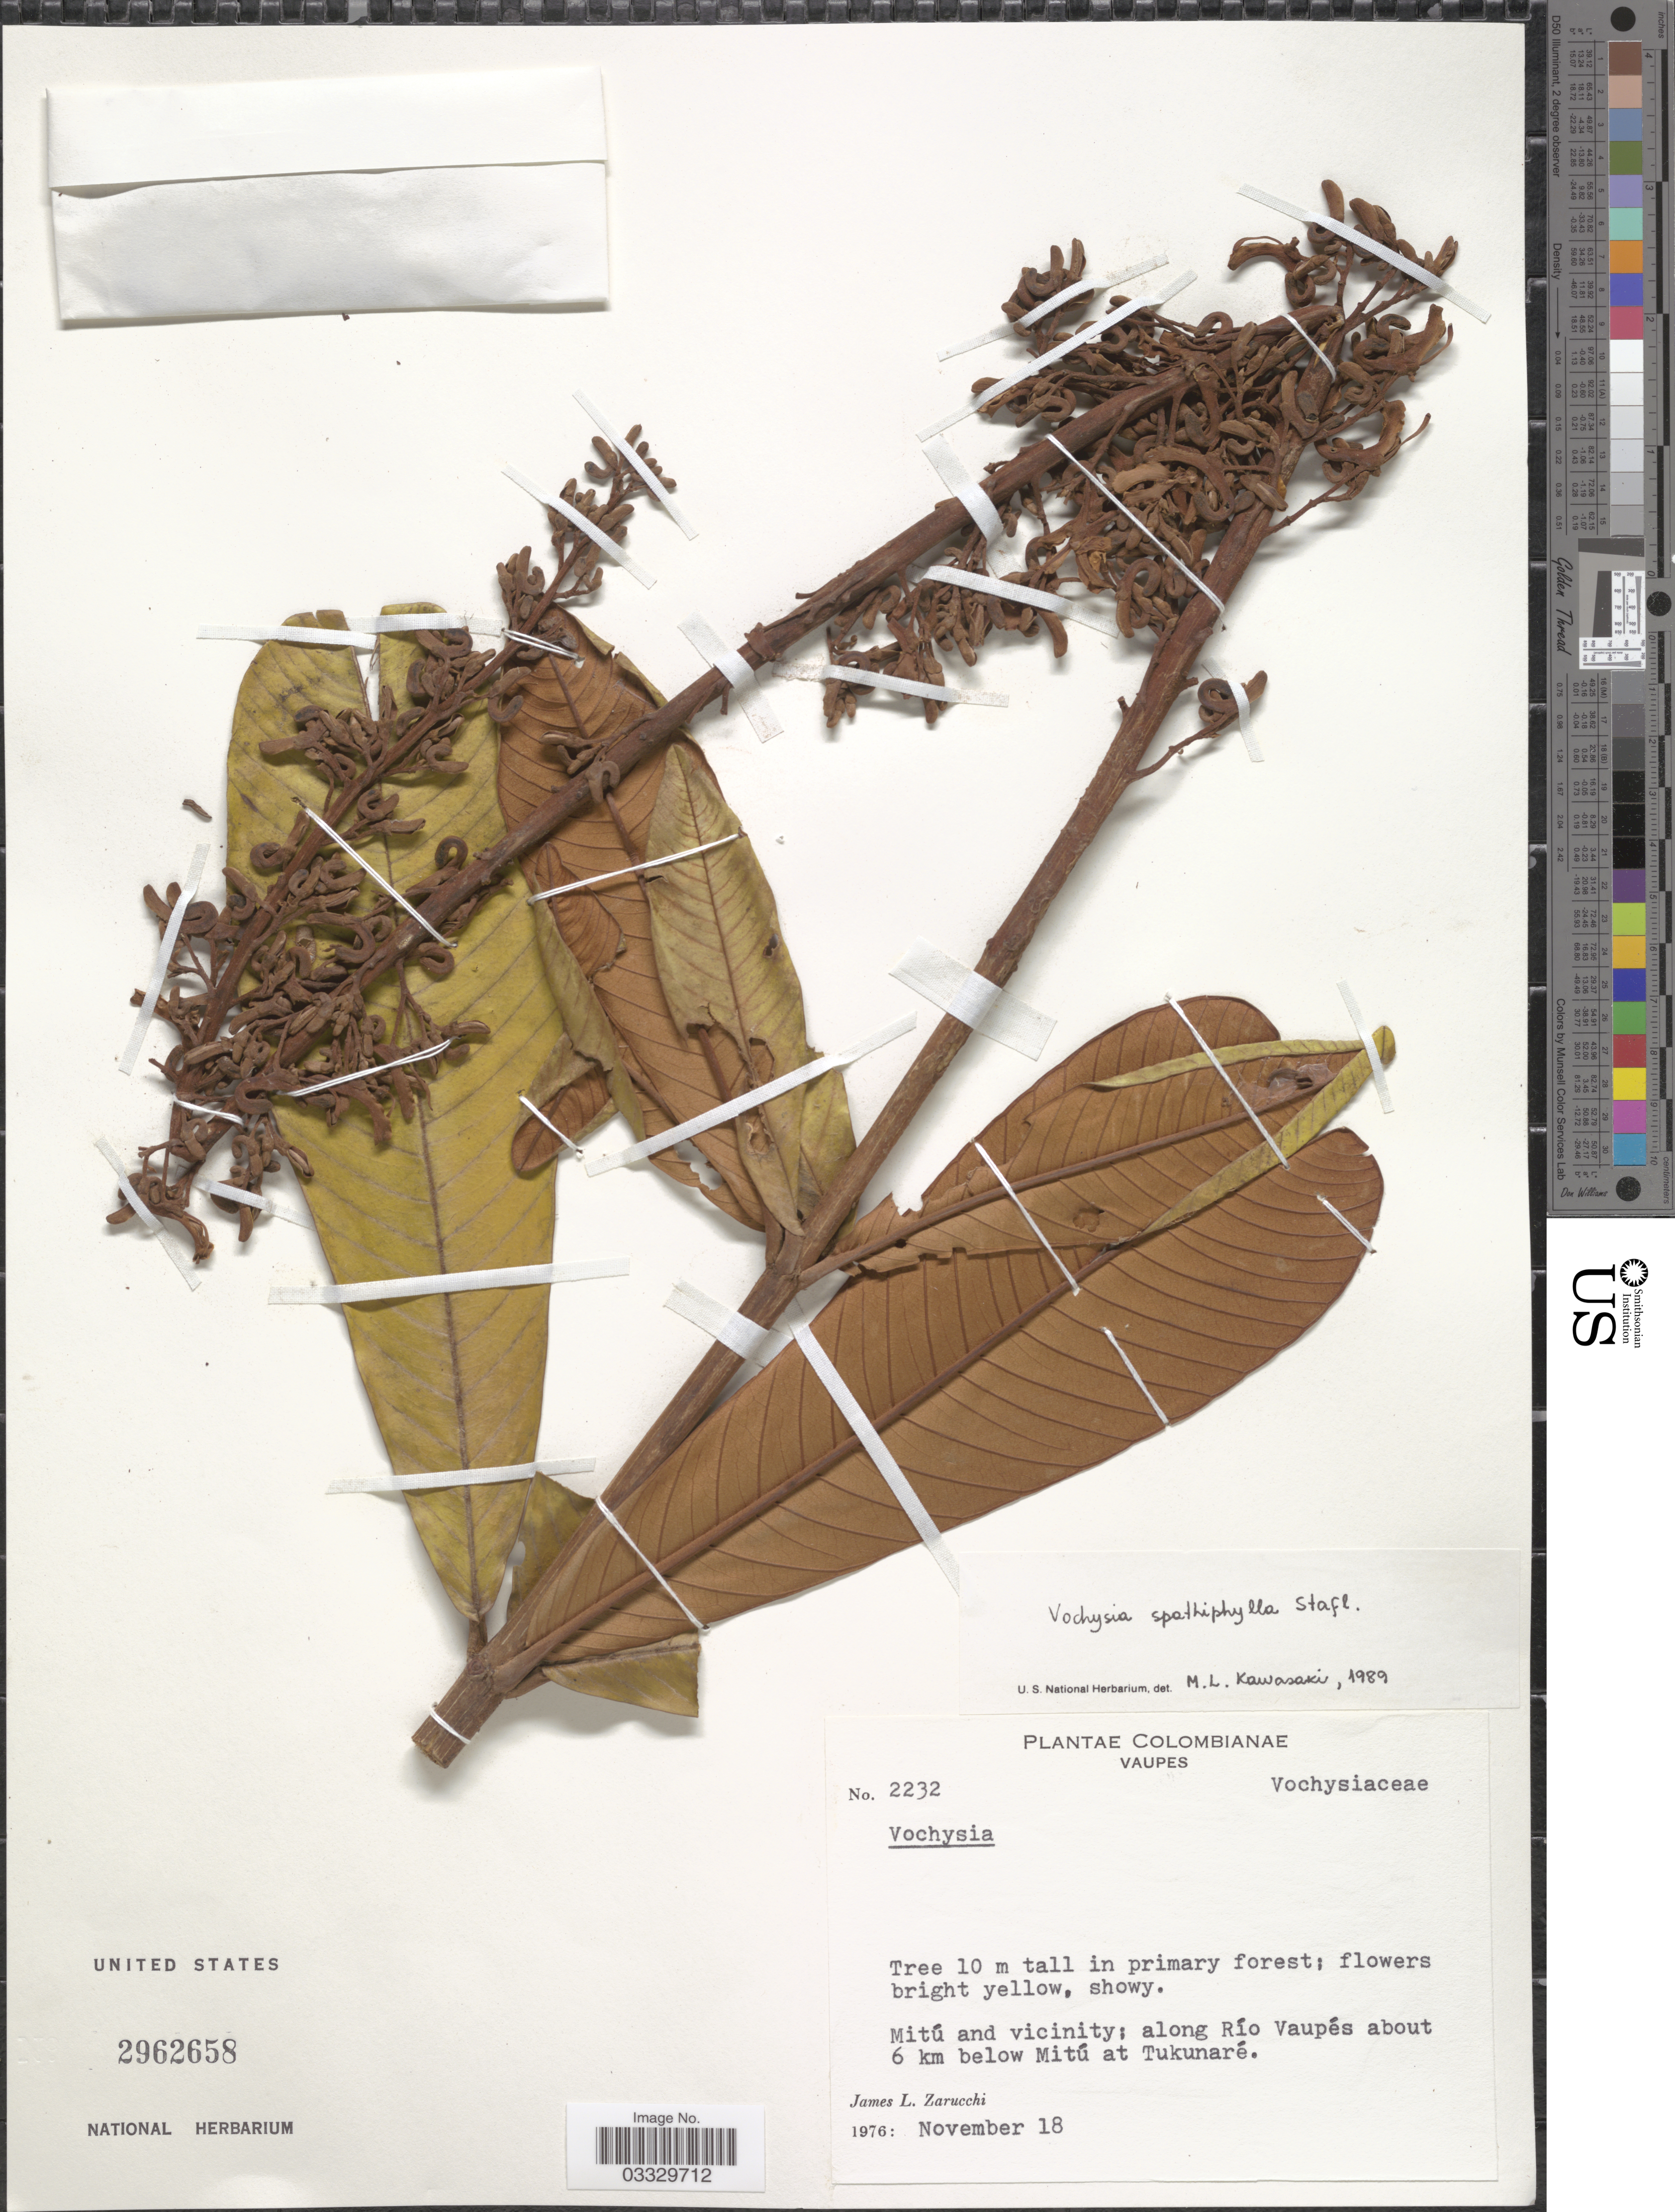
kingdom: Plantae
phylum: Tracheophyta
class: Magnoliopsida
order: Myrtales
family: Vochysiaceae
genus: Vochysia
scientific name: Vochysia spathiphylla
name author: Stafleu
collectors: J. L. Zarucchi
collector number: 2232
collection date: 1976-11-18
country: Colombia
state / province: Vaupés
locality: Mitú and vicinity; along Río Vaupés about 6 km below Mitú at Tukunaré.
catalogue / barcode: US 2962658